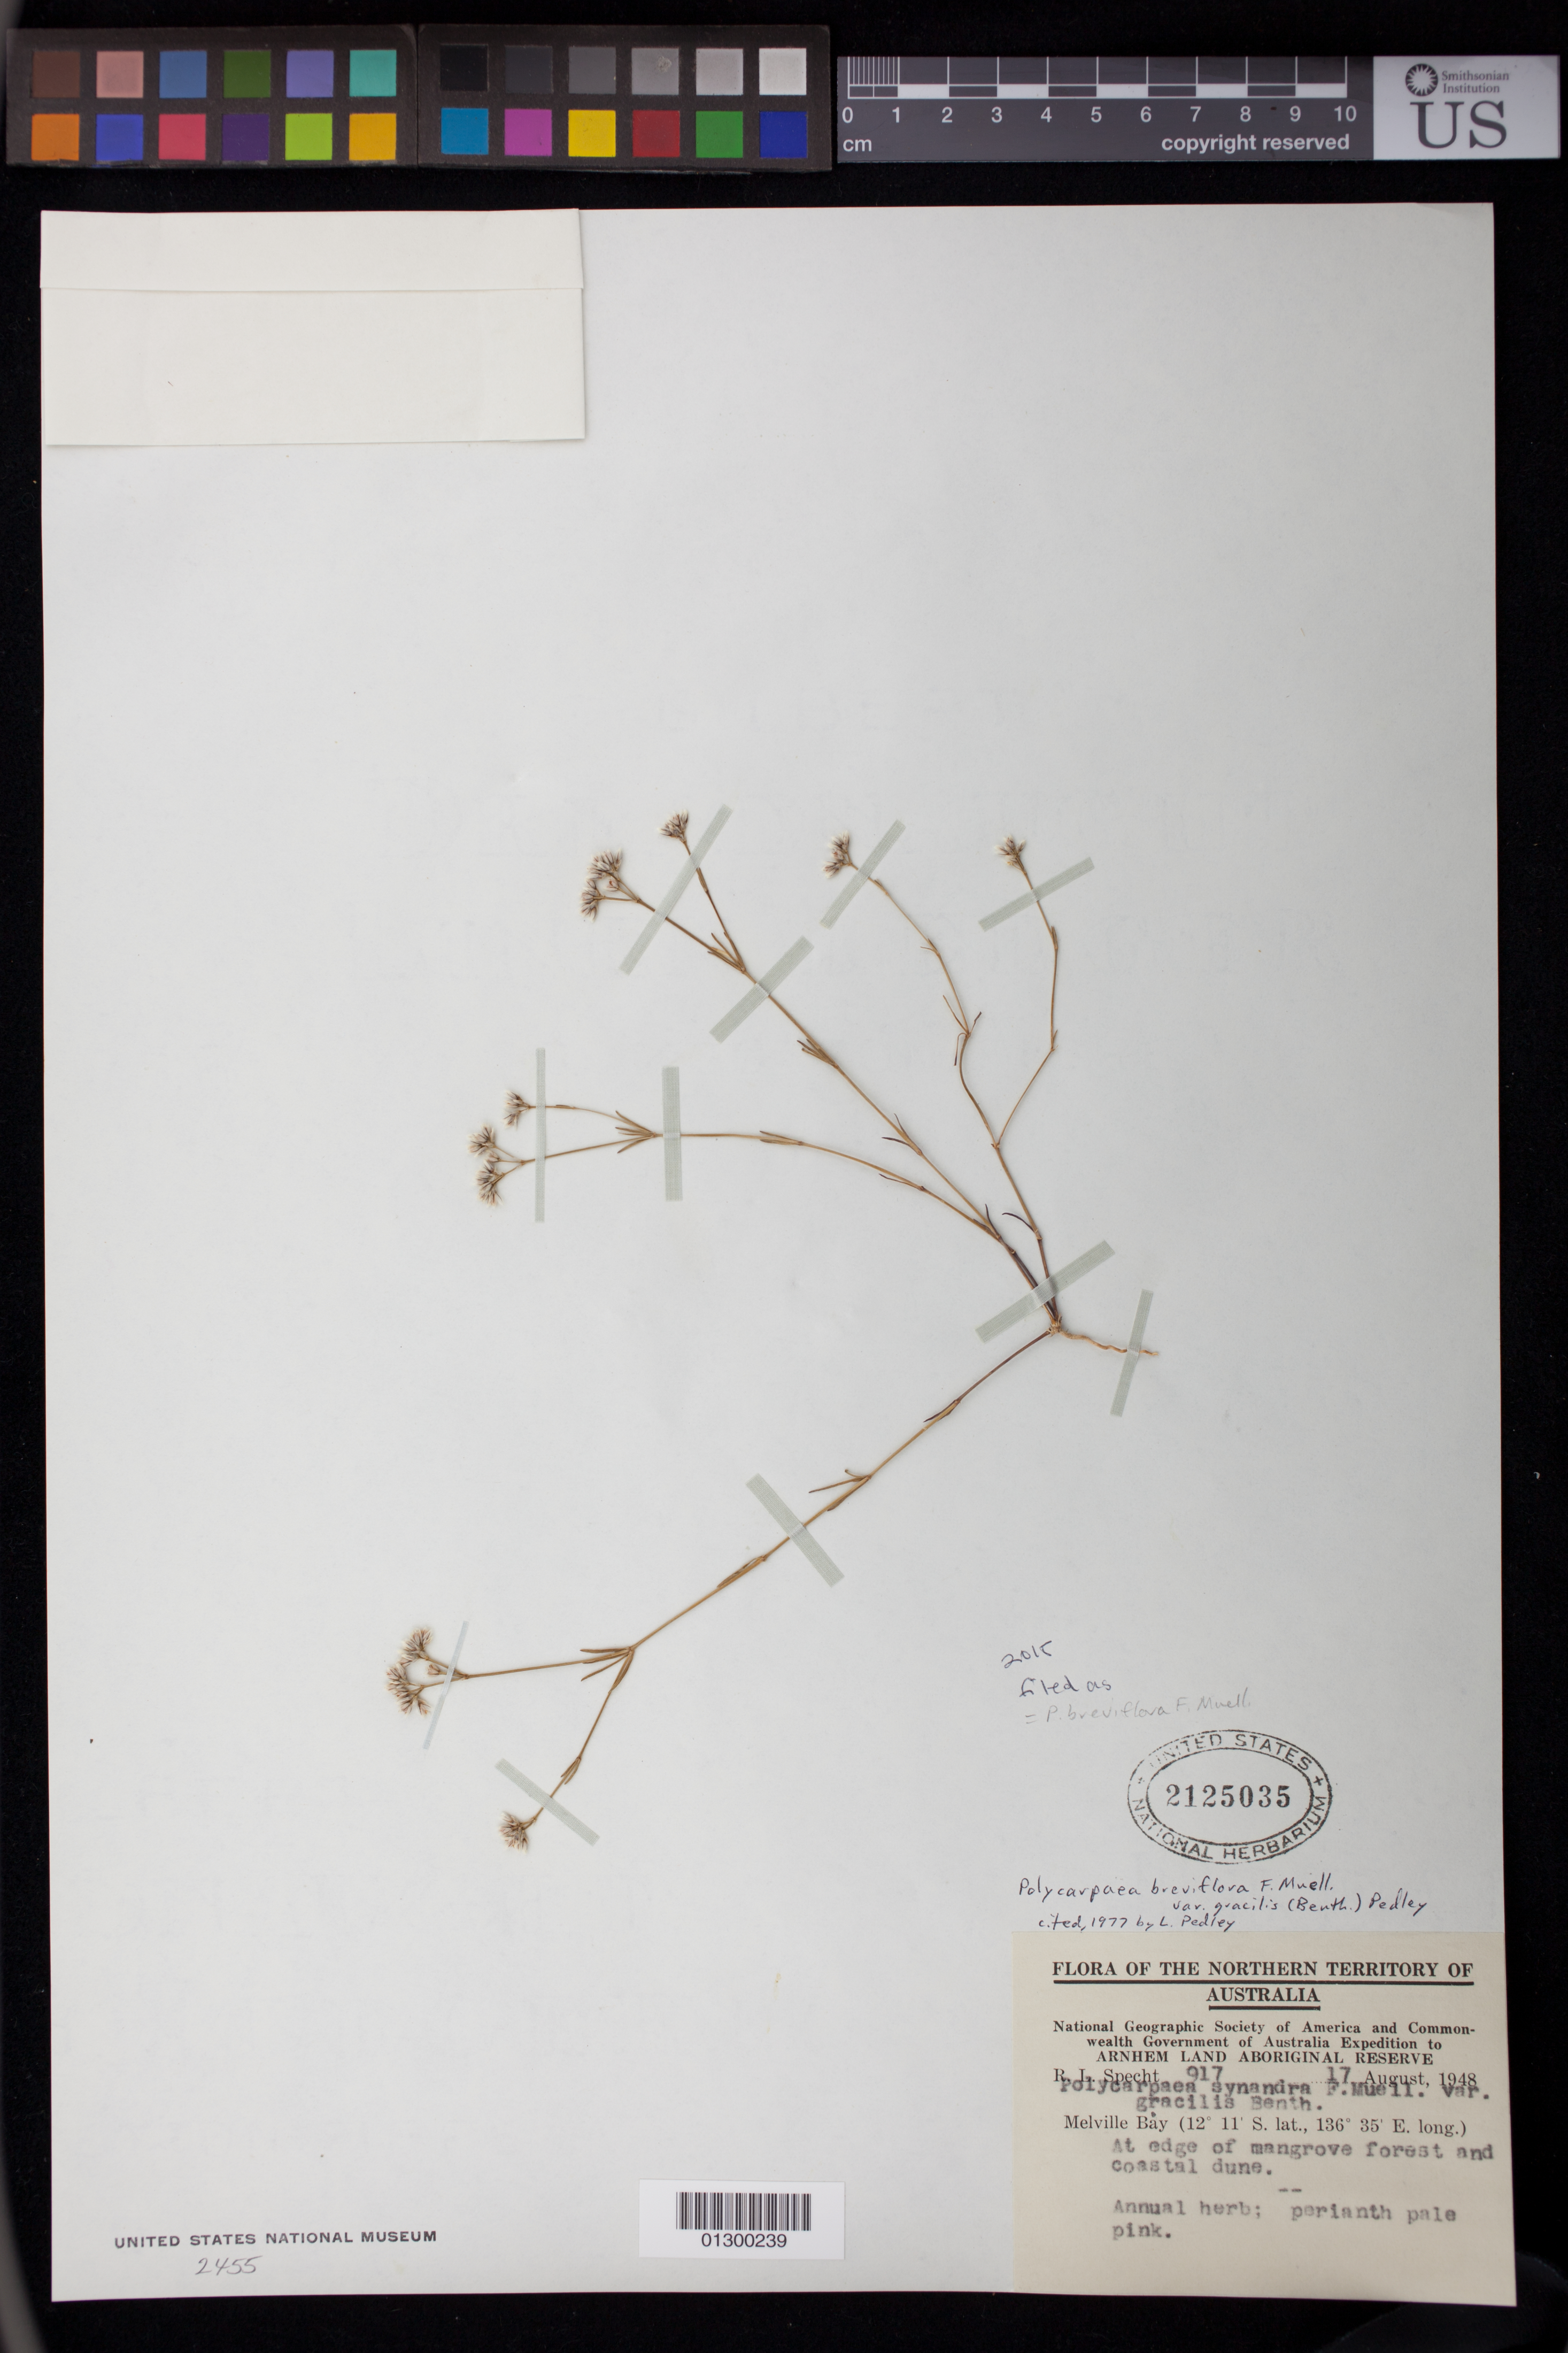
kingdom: Plantae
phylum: Tracheophyta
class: Magnoliopsida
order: Caryophyllales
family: Caryophyllaceae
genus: Polycarpaea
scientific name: Polycarpaea breviflora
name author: F. Muell.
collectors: R. L. Specht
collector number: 917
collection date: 1948-08-17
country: Australia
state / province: Northern Territory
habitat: At edge of mangrove forest and coastal dune.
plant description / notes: Annual herb; perianth pale pink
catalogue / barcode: US 2125035